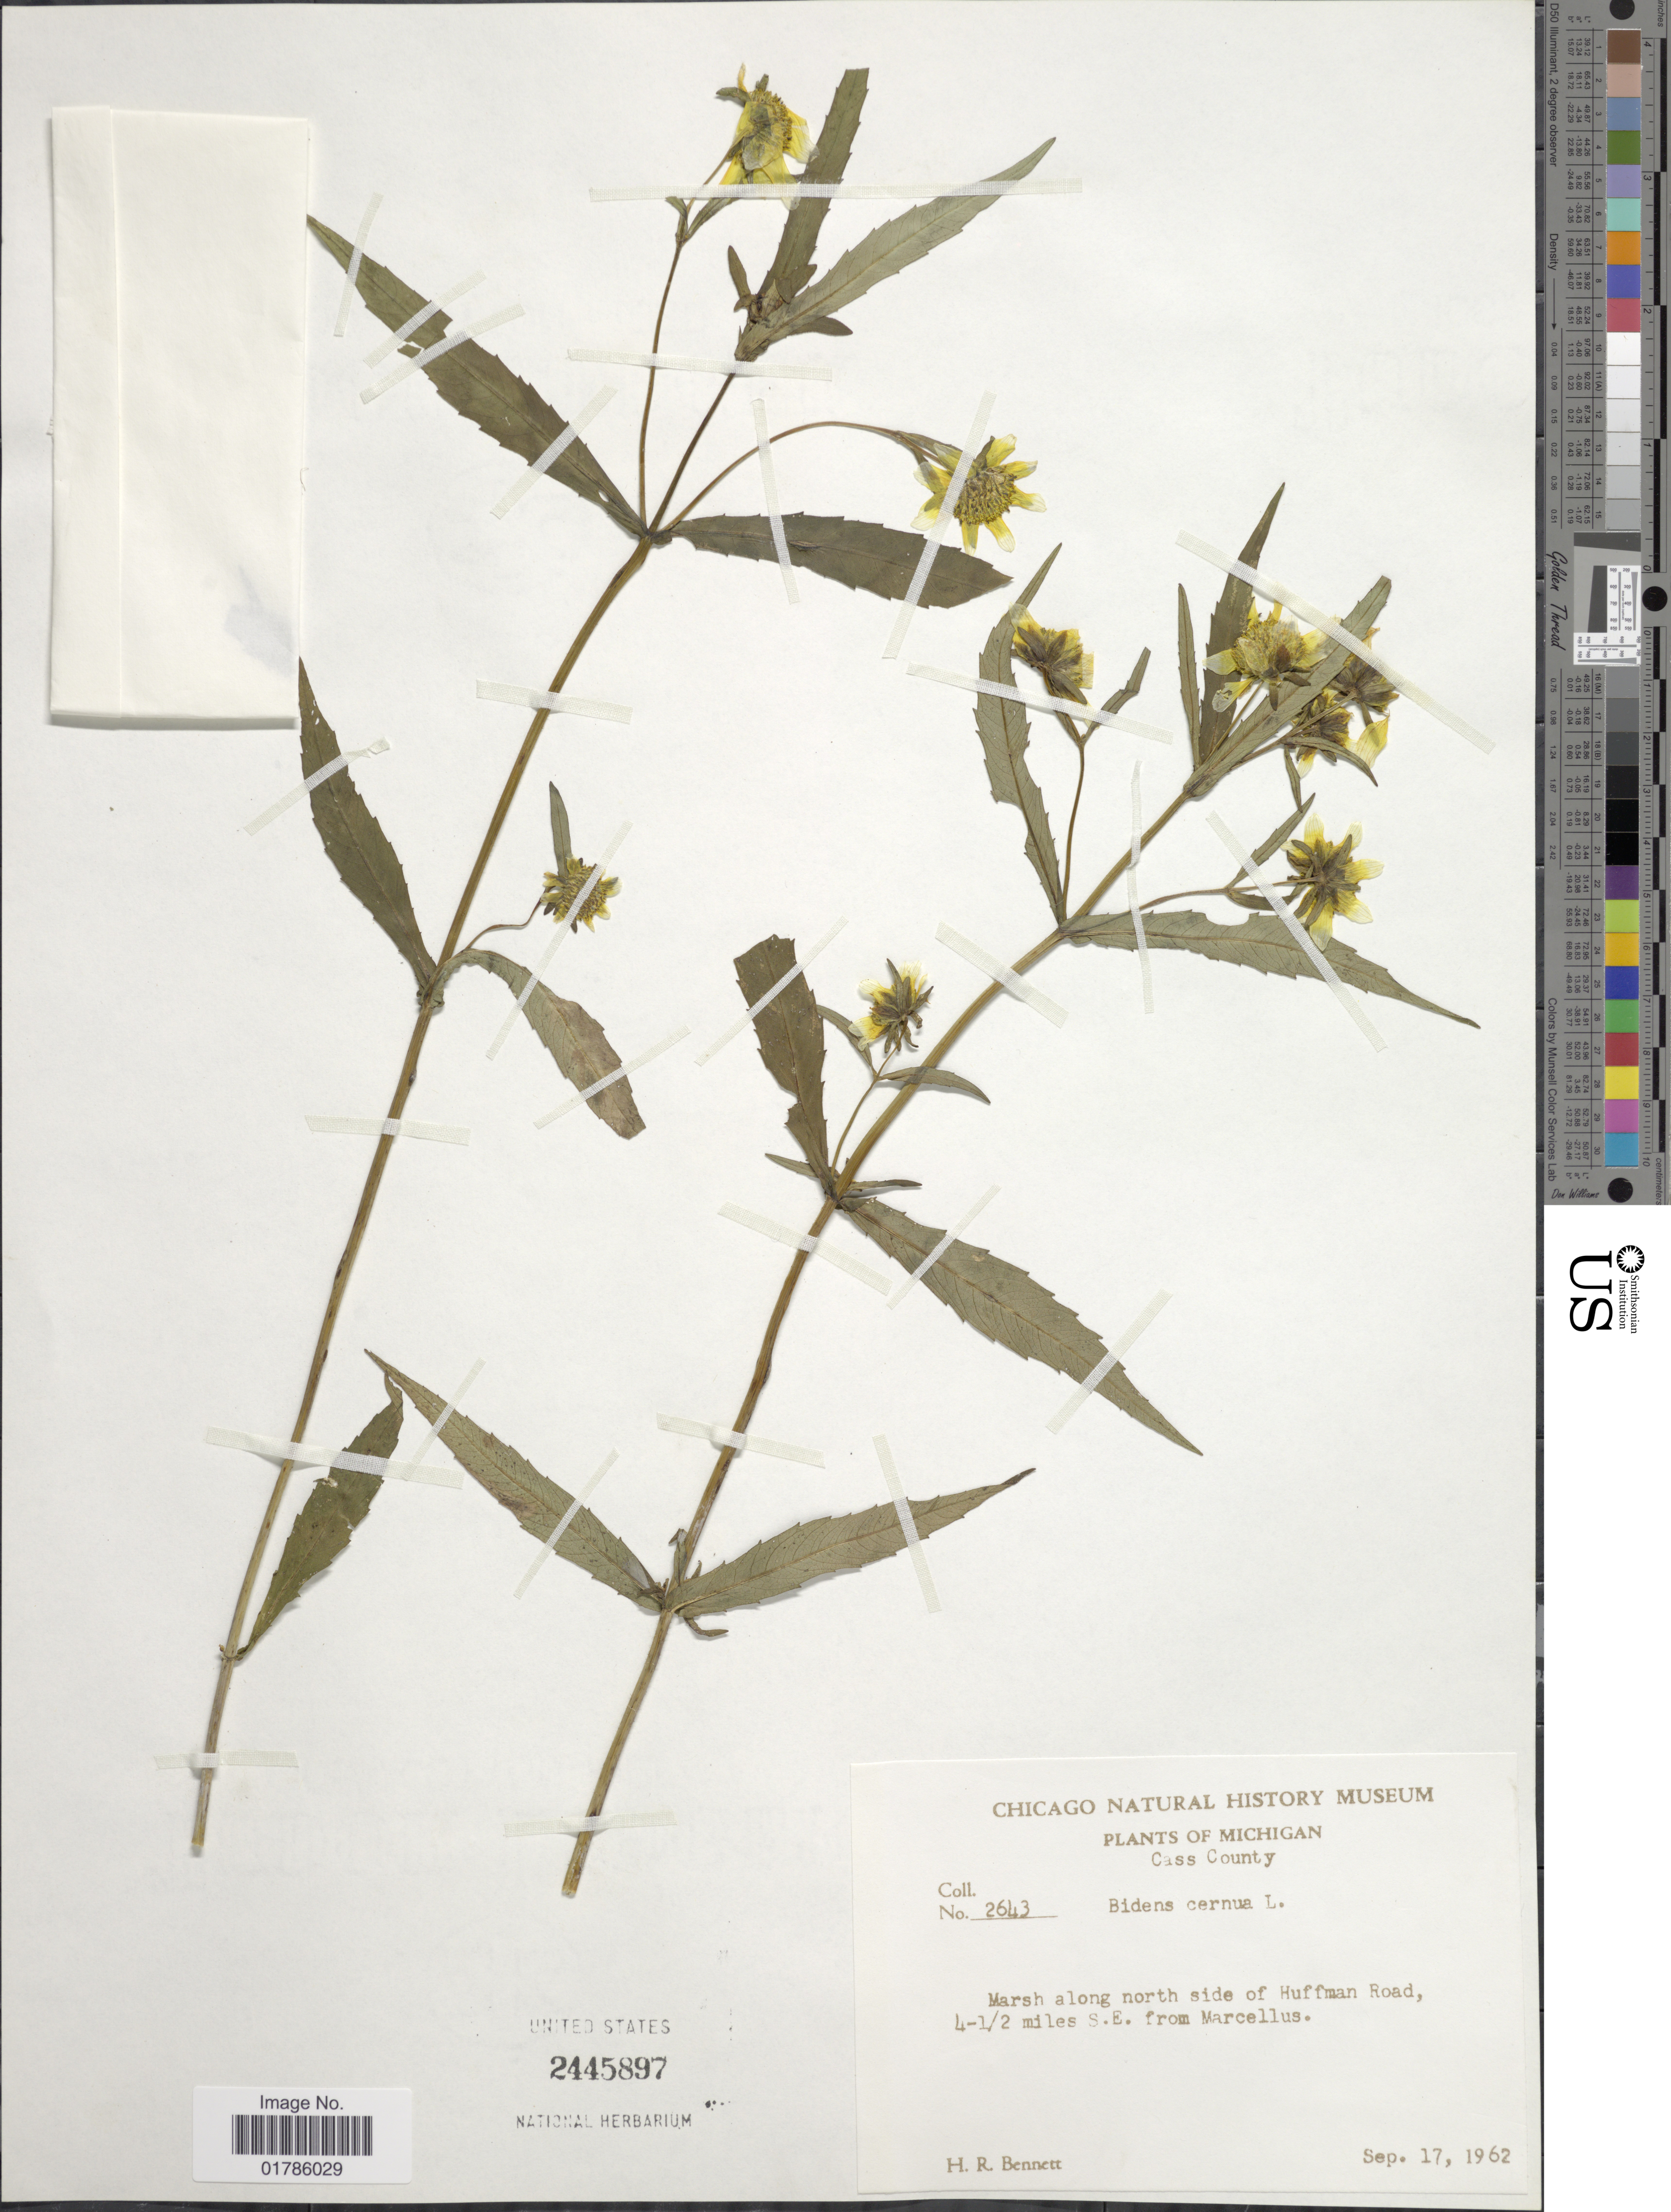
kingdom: Plantae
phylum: Tracheophyta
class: Magnoliopsida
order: Asterales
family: Asteraceae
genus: Bidens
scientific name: Bidens cernua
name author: L.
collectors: H. R. Bennett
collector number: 2643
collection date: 1962-09-17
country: United States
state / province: Michigan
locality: Cass County, Marsh along north side of Huffman Road, 4-½ miles S. E. from Marcellus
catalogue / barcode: US 2445897